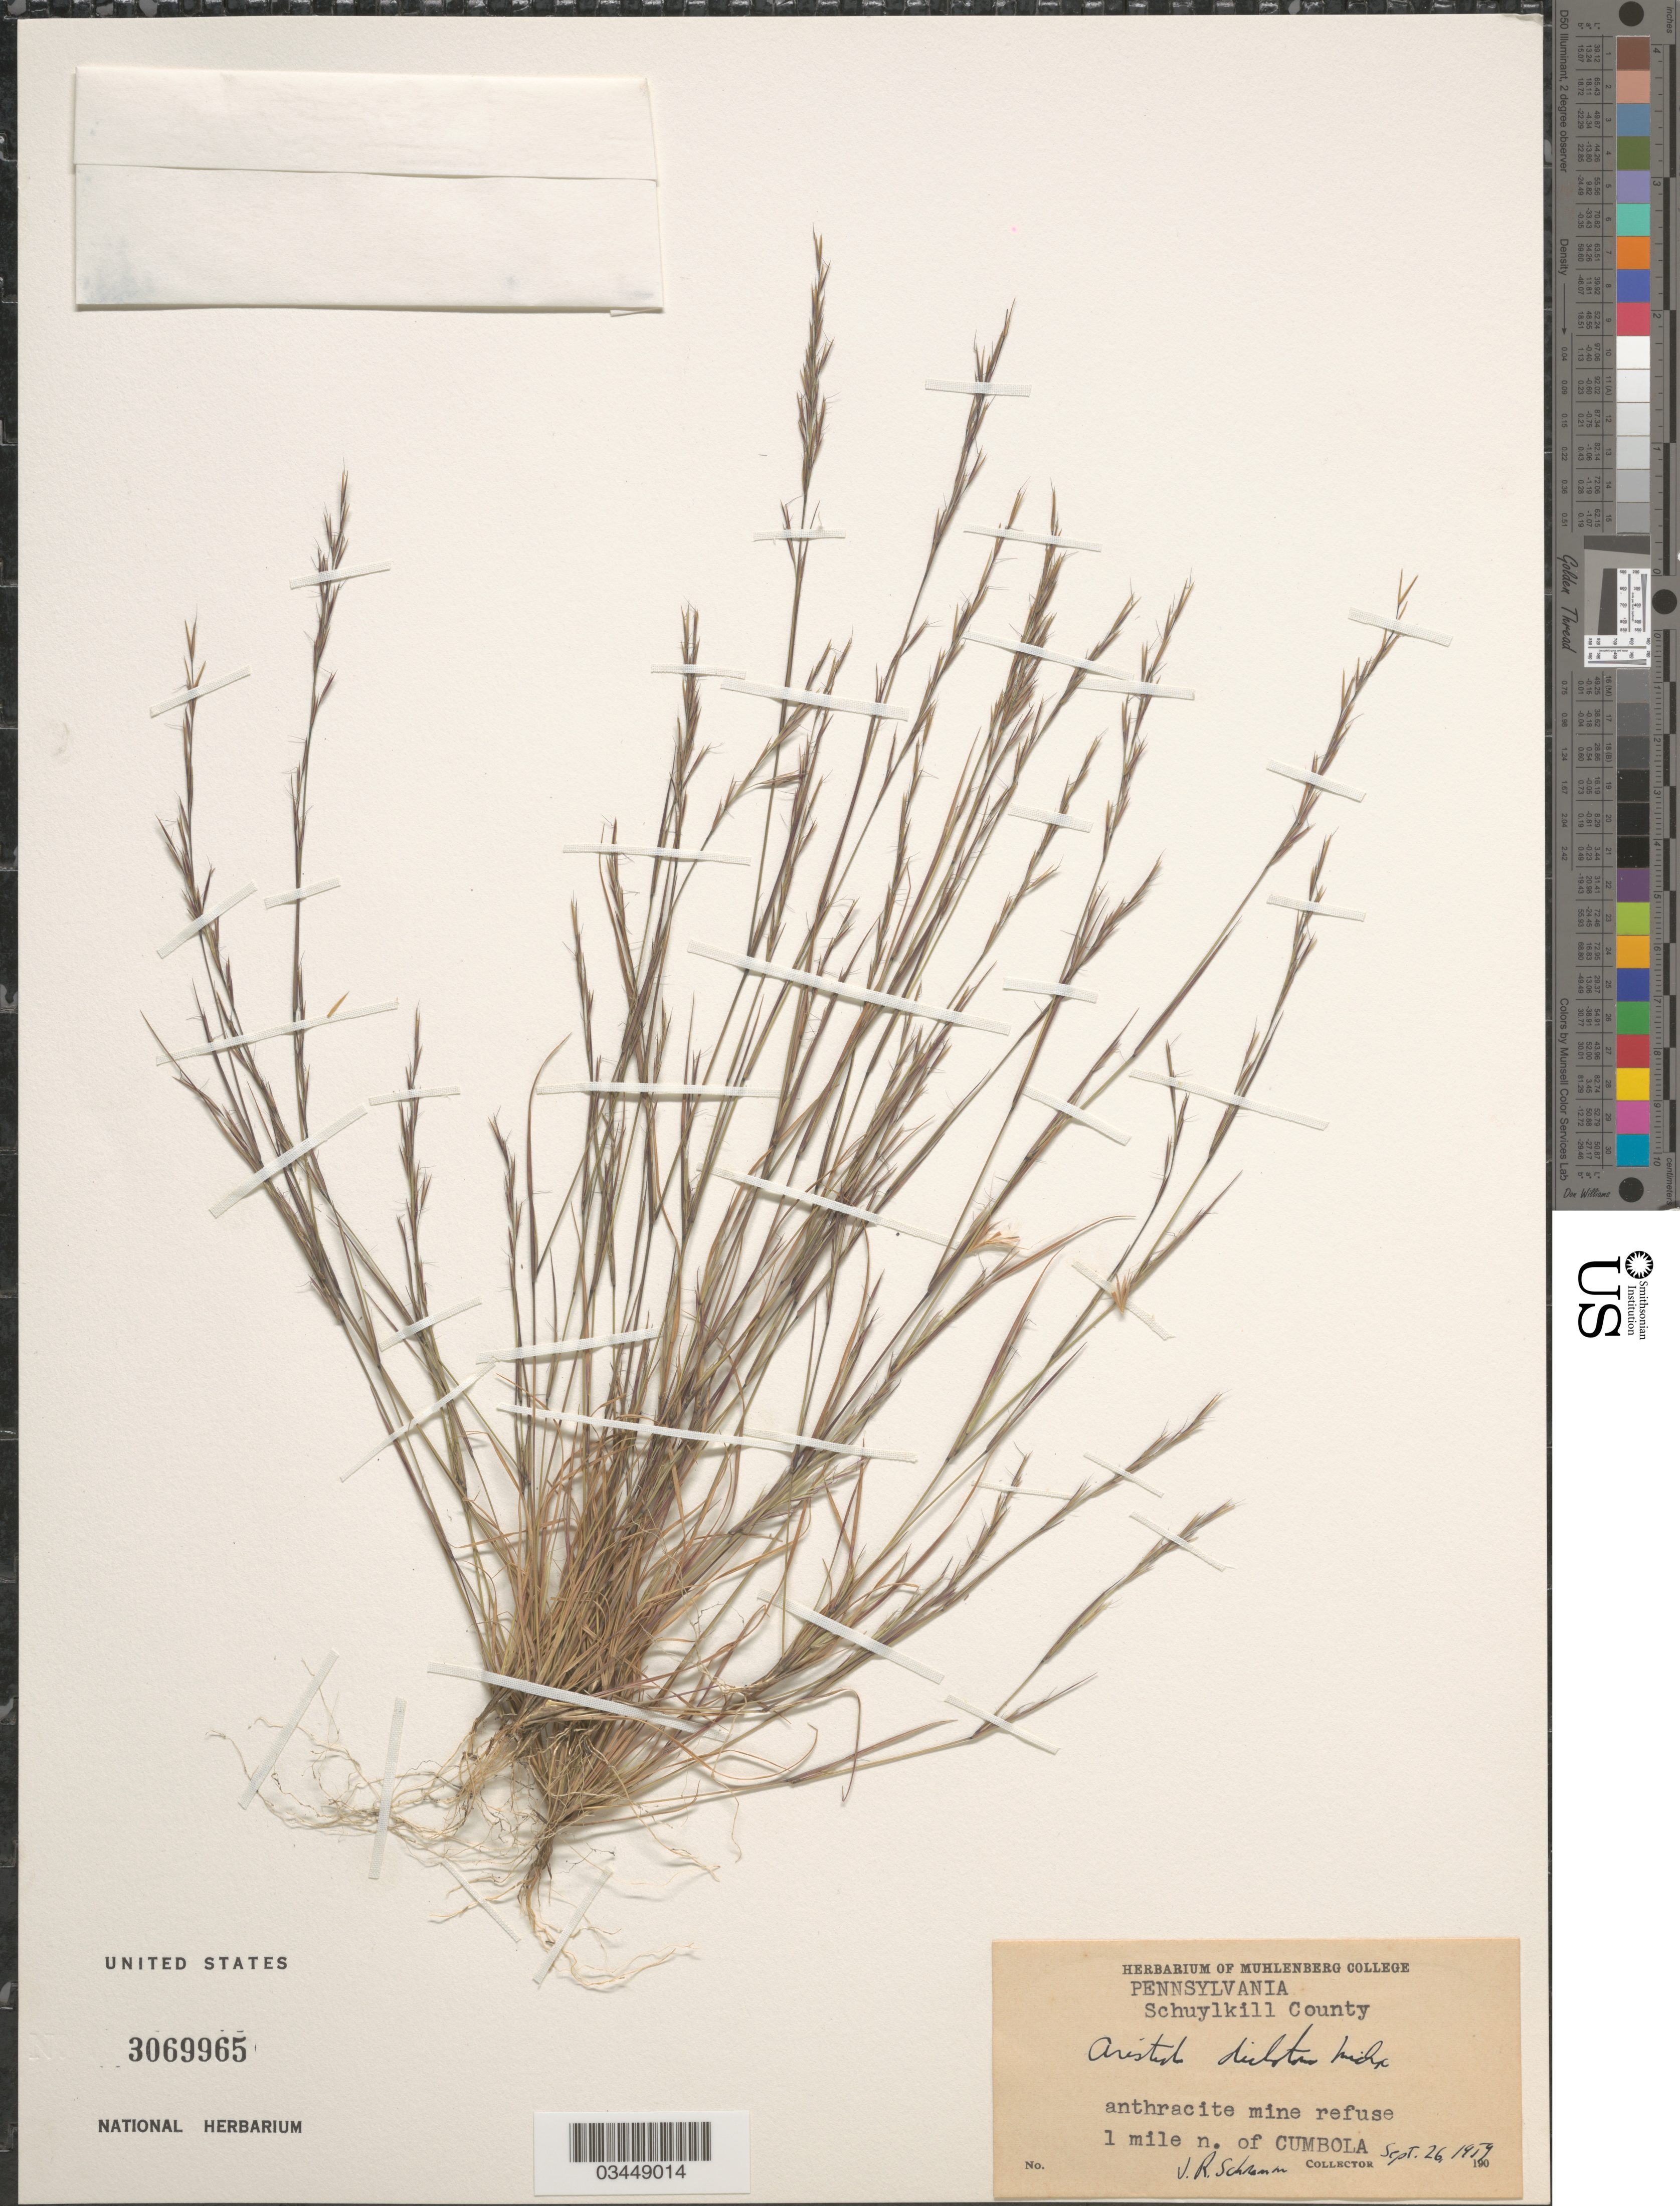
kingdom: Plantae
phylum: Tracheophyta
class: Liliopsida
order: Poales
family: Poaceae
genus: Aristida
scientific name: Aristida dichotoma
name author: Michx.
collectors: J. Schramm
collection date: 1959-09-26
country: United States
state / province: Pennsylvania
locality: Schuylkill County. 1 mile n. of Cumbola.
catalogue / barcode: US 3069965